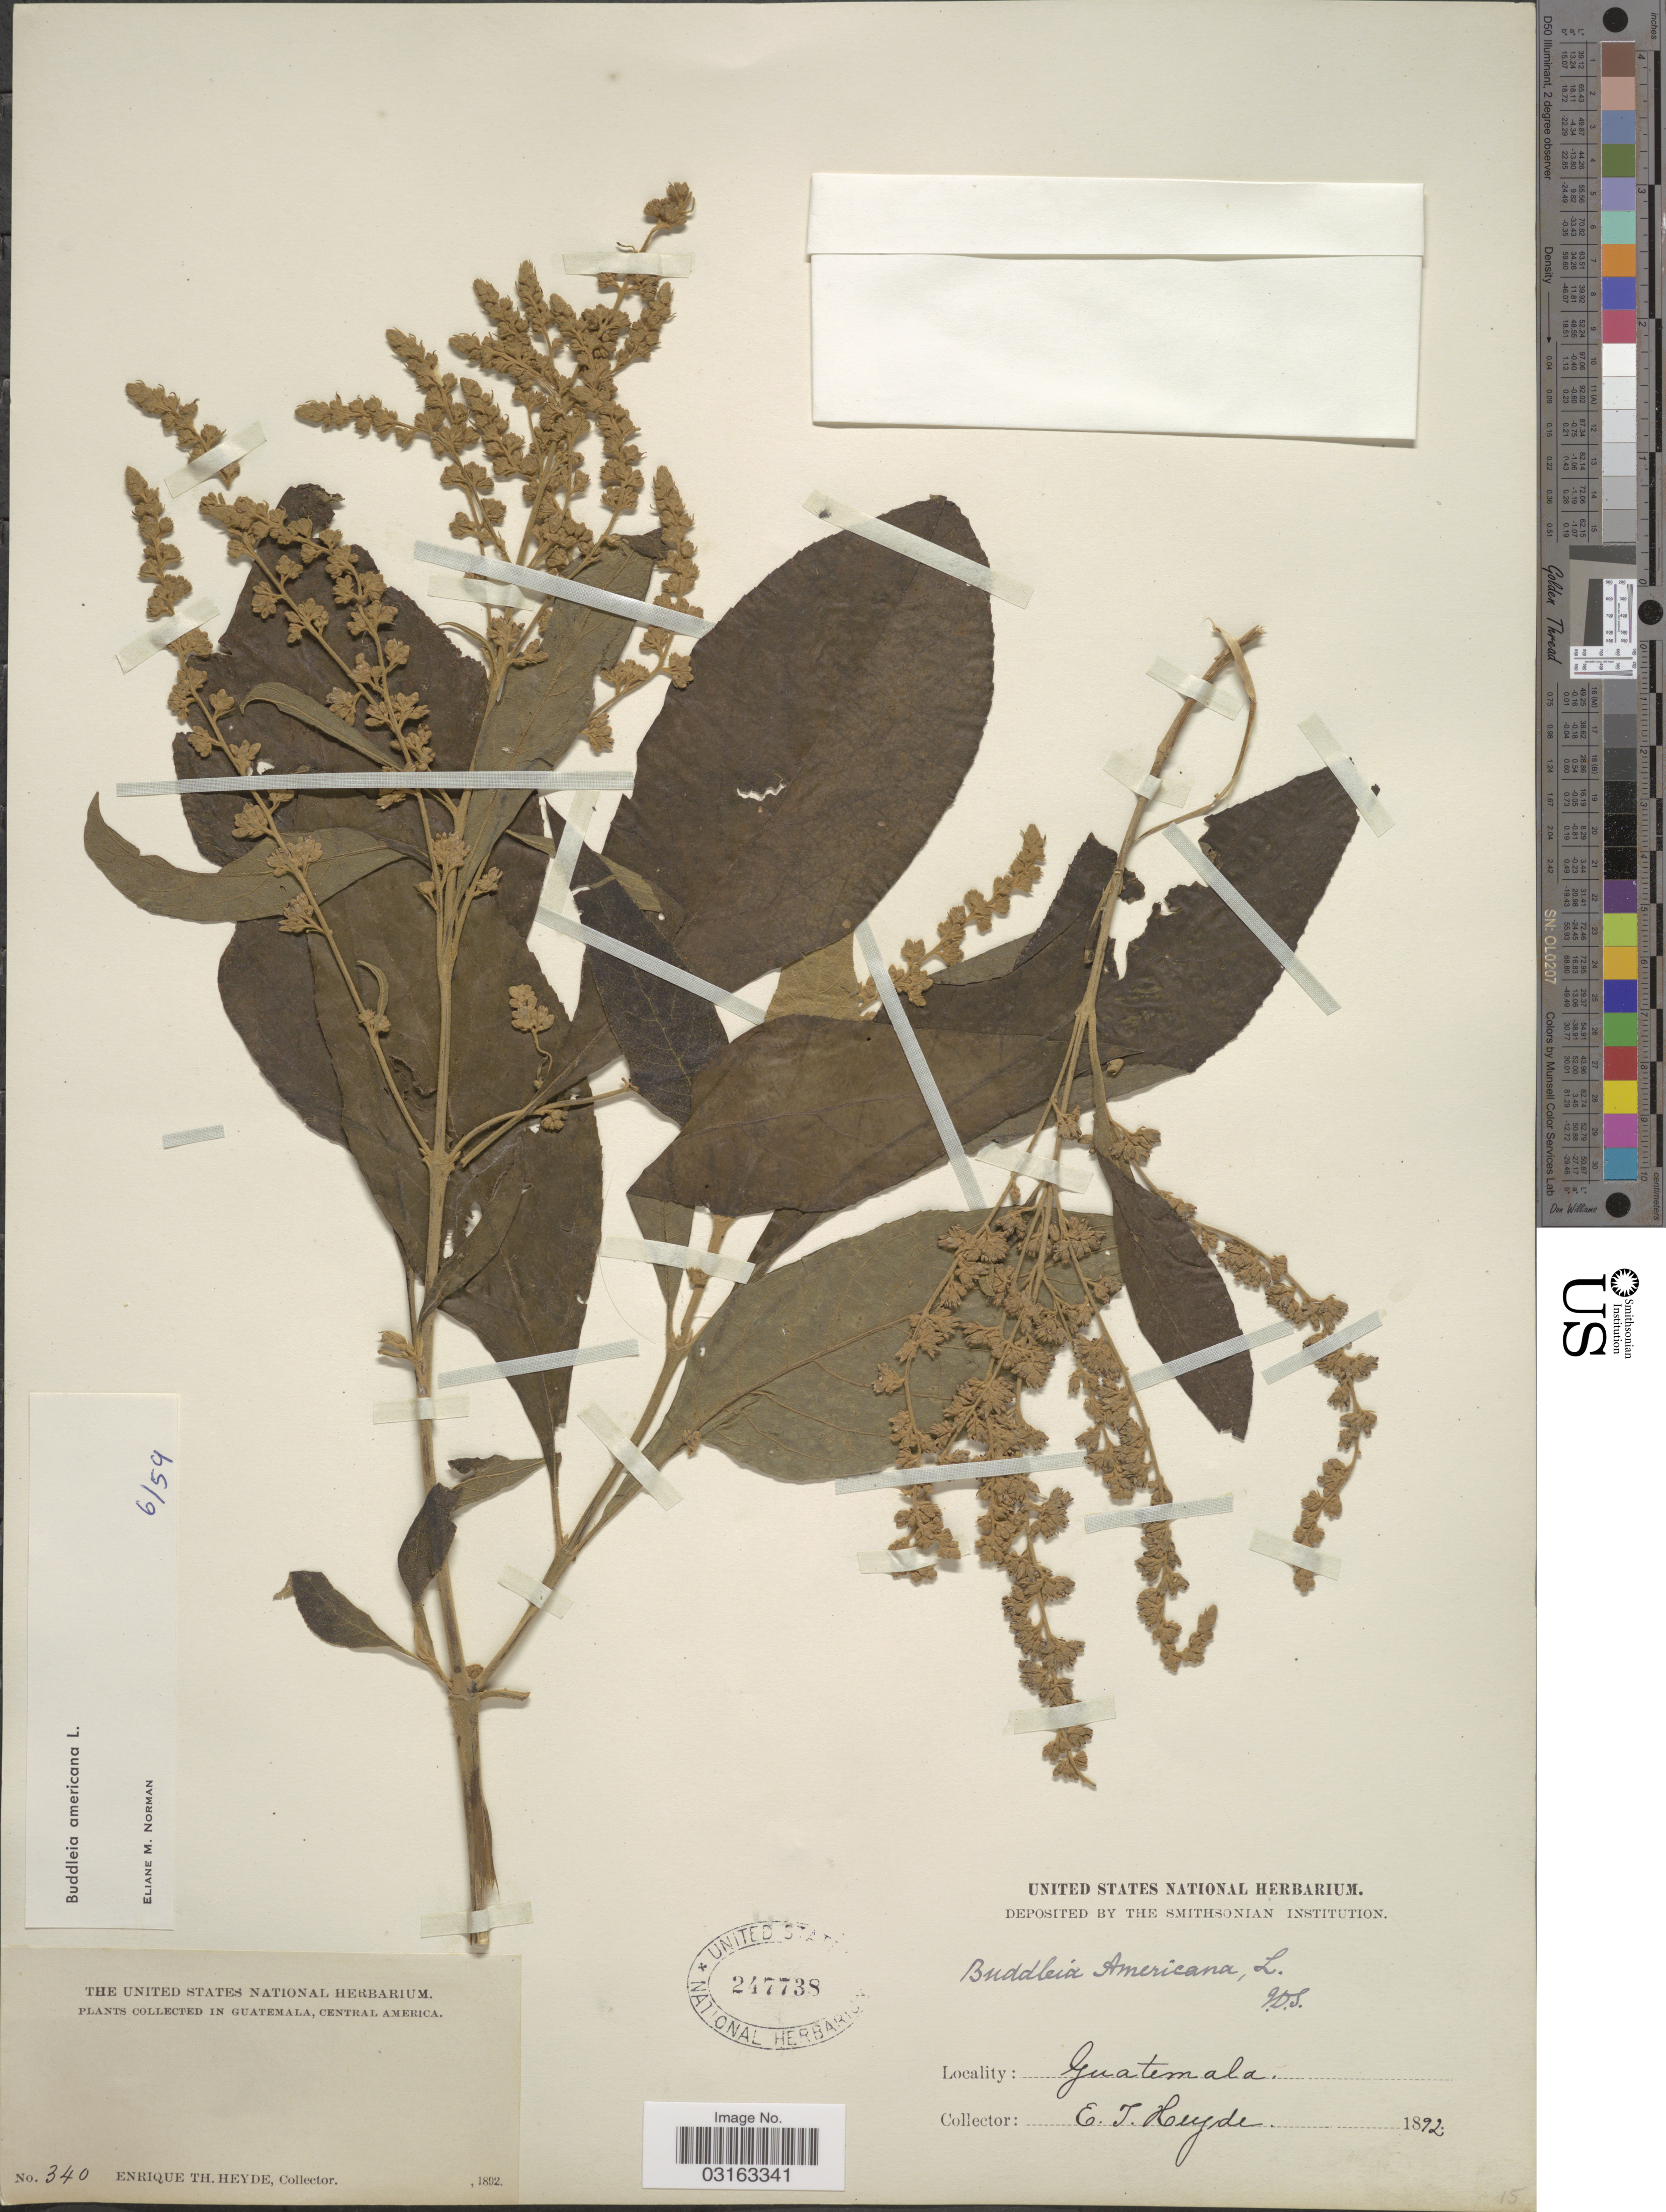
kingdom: Plantae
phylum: Tracheophyta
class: Magnoliopsida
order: Lamiales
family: Scrophulariaceae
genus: Buddleja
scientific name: Buddleja americana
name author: L.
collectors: E. T. Heyde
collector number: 340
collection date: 1892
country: Guatemala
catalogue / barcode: US 247738